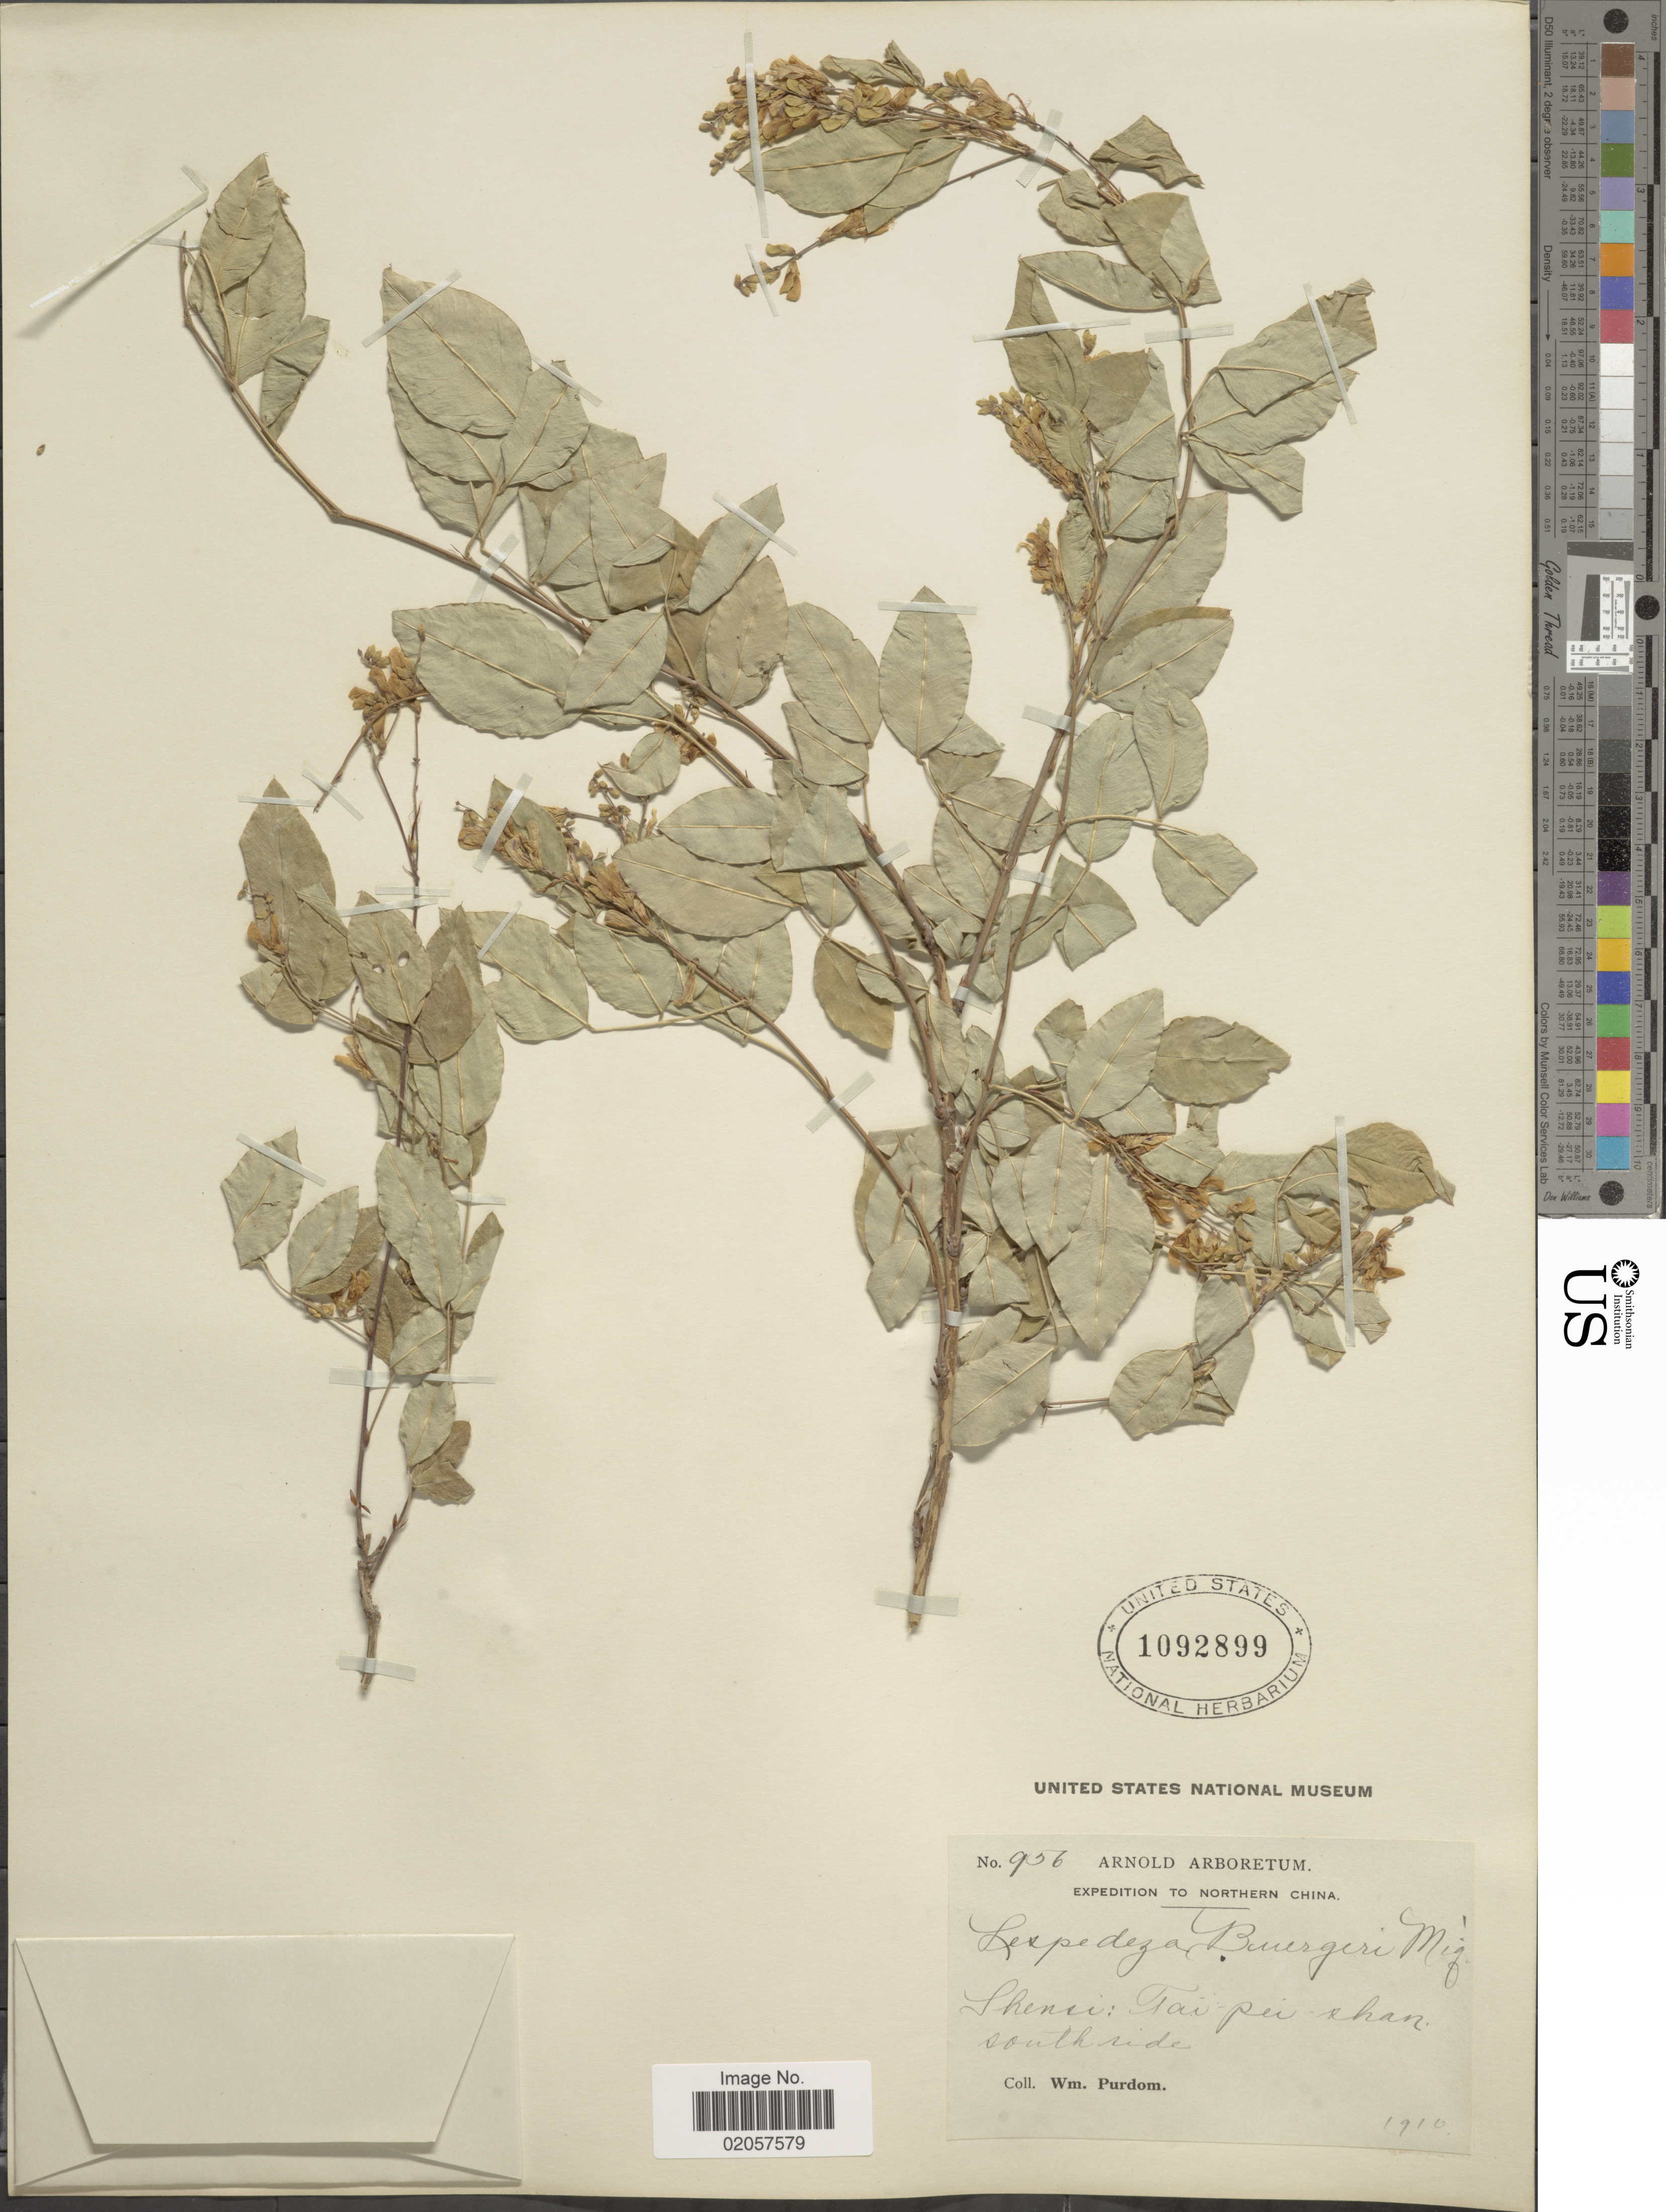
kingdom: Plantae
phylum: Tracheophyta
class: Magnoliopsida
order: Fabales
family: Fabaceae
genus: Lespedeza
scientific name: Lespedeza buergeri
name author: Miq.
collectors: W. Purdom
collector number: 956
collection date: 1910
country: China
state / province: Shaanxi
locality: Shensi: Tai pei Shan southside, Northern China.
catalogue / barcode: US 1092899